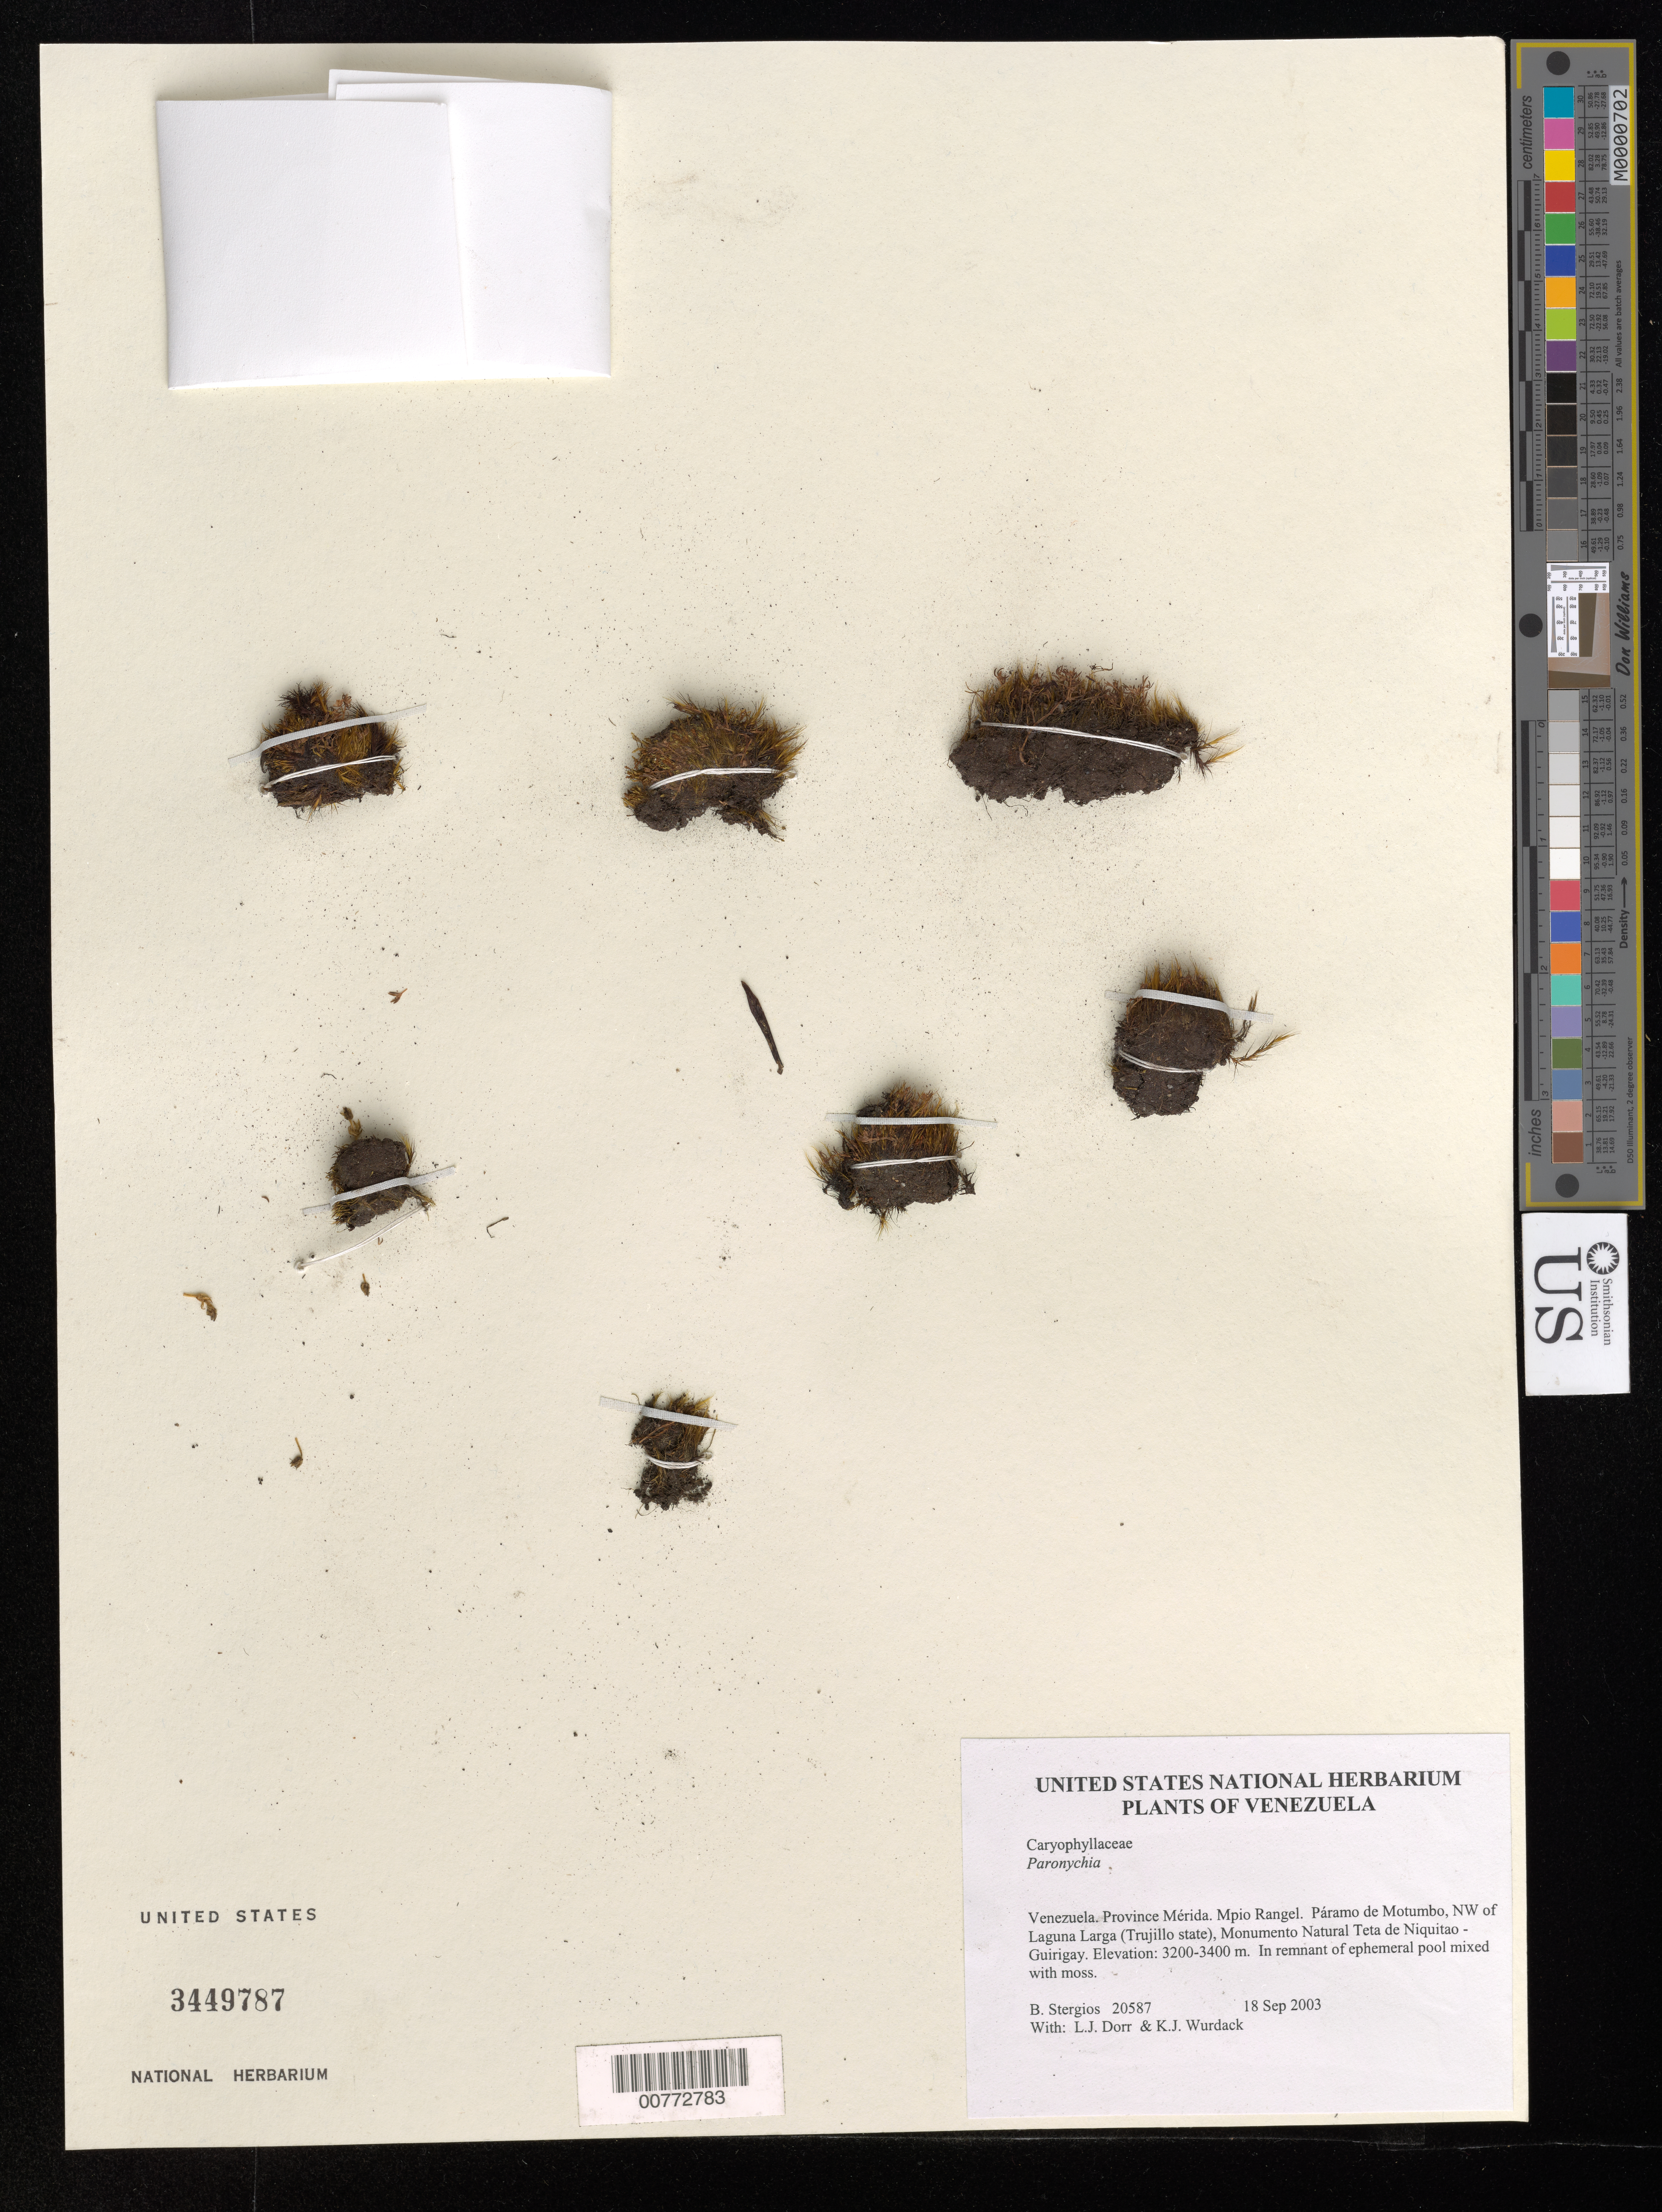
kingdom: Plantae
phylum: Tracheophyta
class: Magnoliopsida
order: Caryophyllales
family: Caryophyllaceae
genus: Paronychia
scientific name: Paronychia sp.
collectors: B. G. Stergios, L. J. Dorr & K. Wurdack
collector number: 20587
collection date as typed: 18 Sep 2003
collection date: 2003-09-18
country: Venezuela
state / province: Mérida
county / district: Rangel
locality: Páramo de Motumbo, NW of Laguna Larga (Trujillo state), Monumento Natural Teta de Niquitao - Guirigay.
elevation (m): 3200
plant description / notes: PORT, US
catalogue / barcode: US 3449787